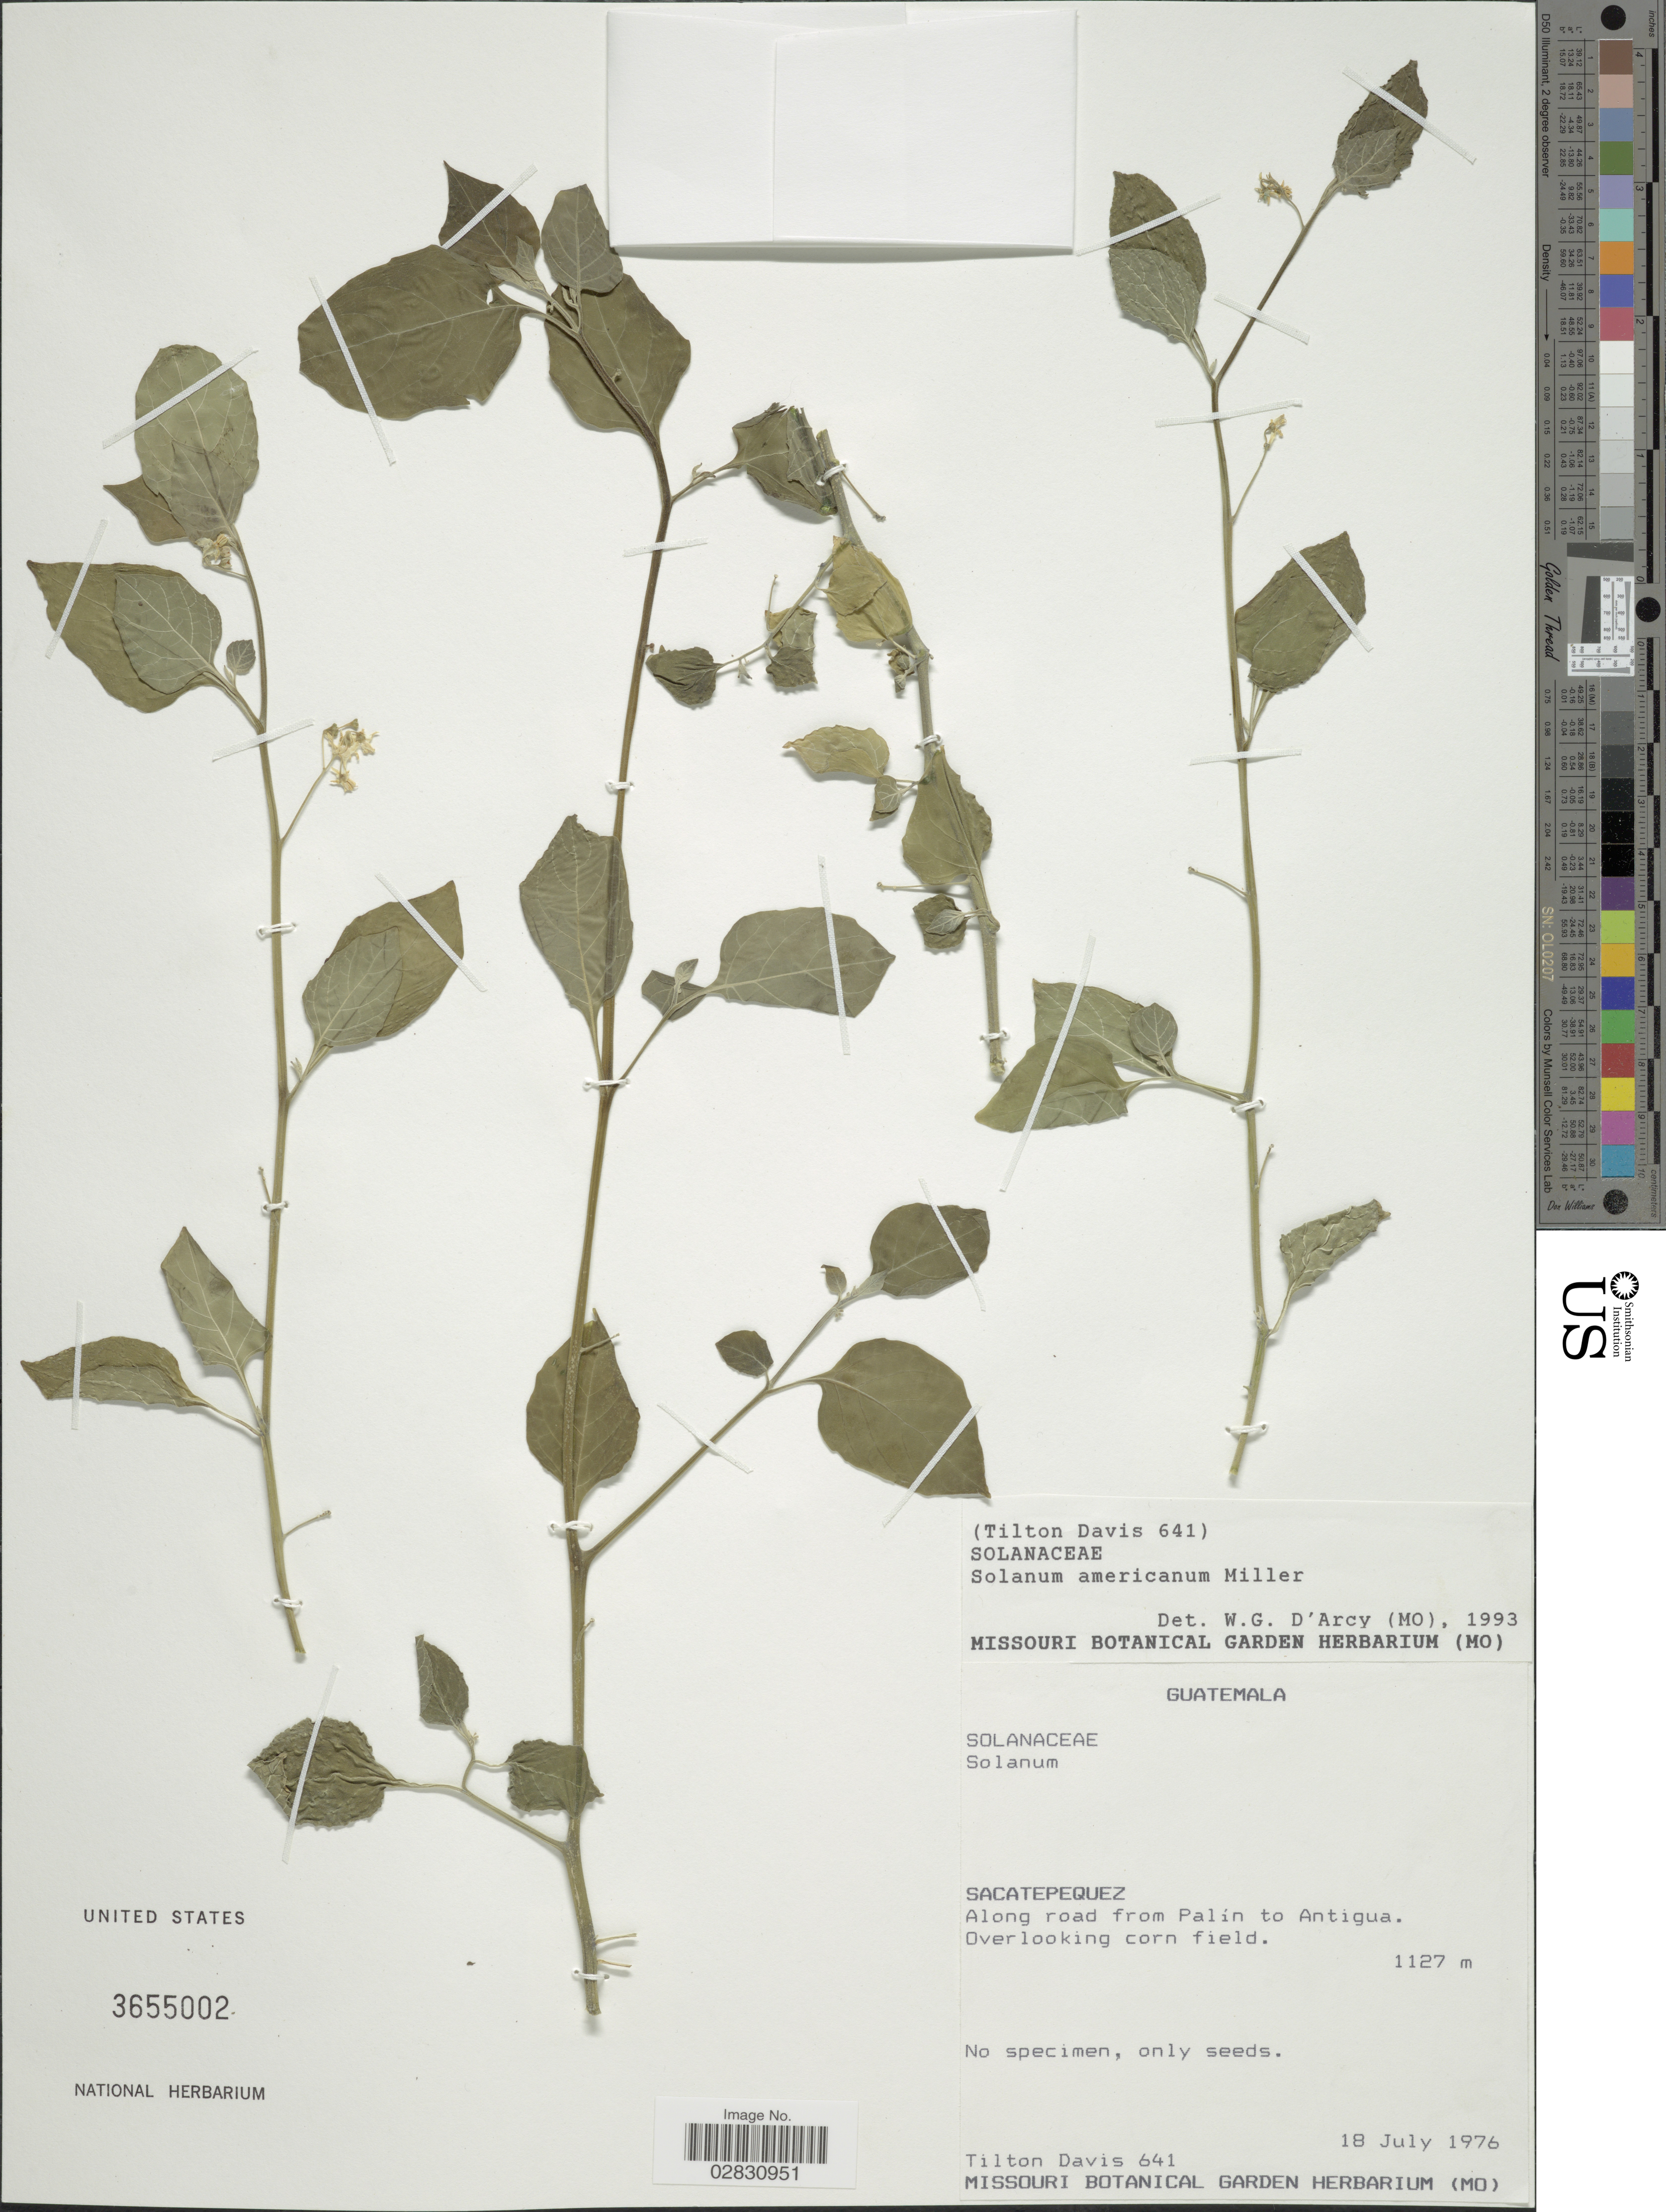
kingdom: Plantae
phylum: Tracheophyta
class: Magnoliopsida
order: Solanales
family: Solanaceae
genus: Solanum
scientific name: Solanum americanum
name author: Mill.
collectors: T. Davis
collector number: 641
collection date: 1976-07-18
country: Guatemala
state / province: Sacatepéquez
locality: Along road from Palin to Antigua. Overlooking corn field.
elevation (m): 1127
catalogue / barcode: US 3655002